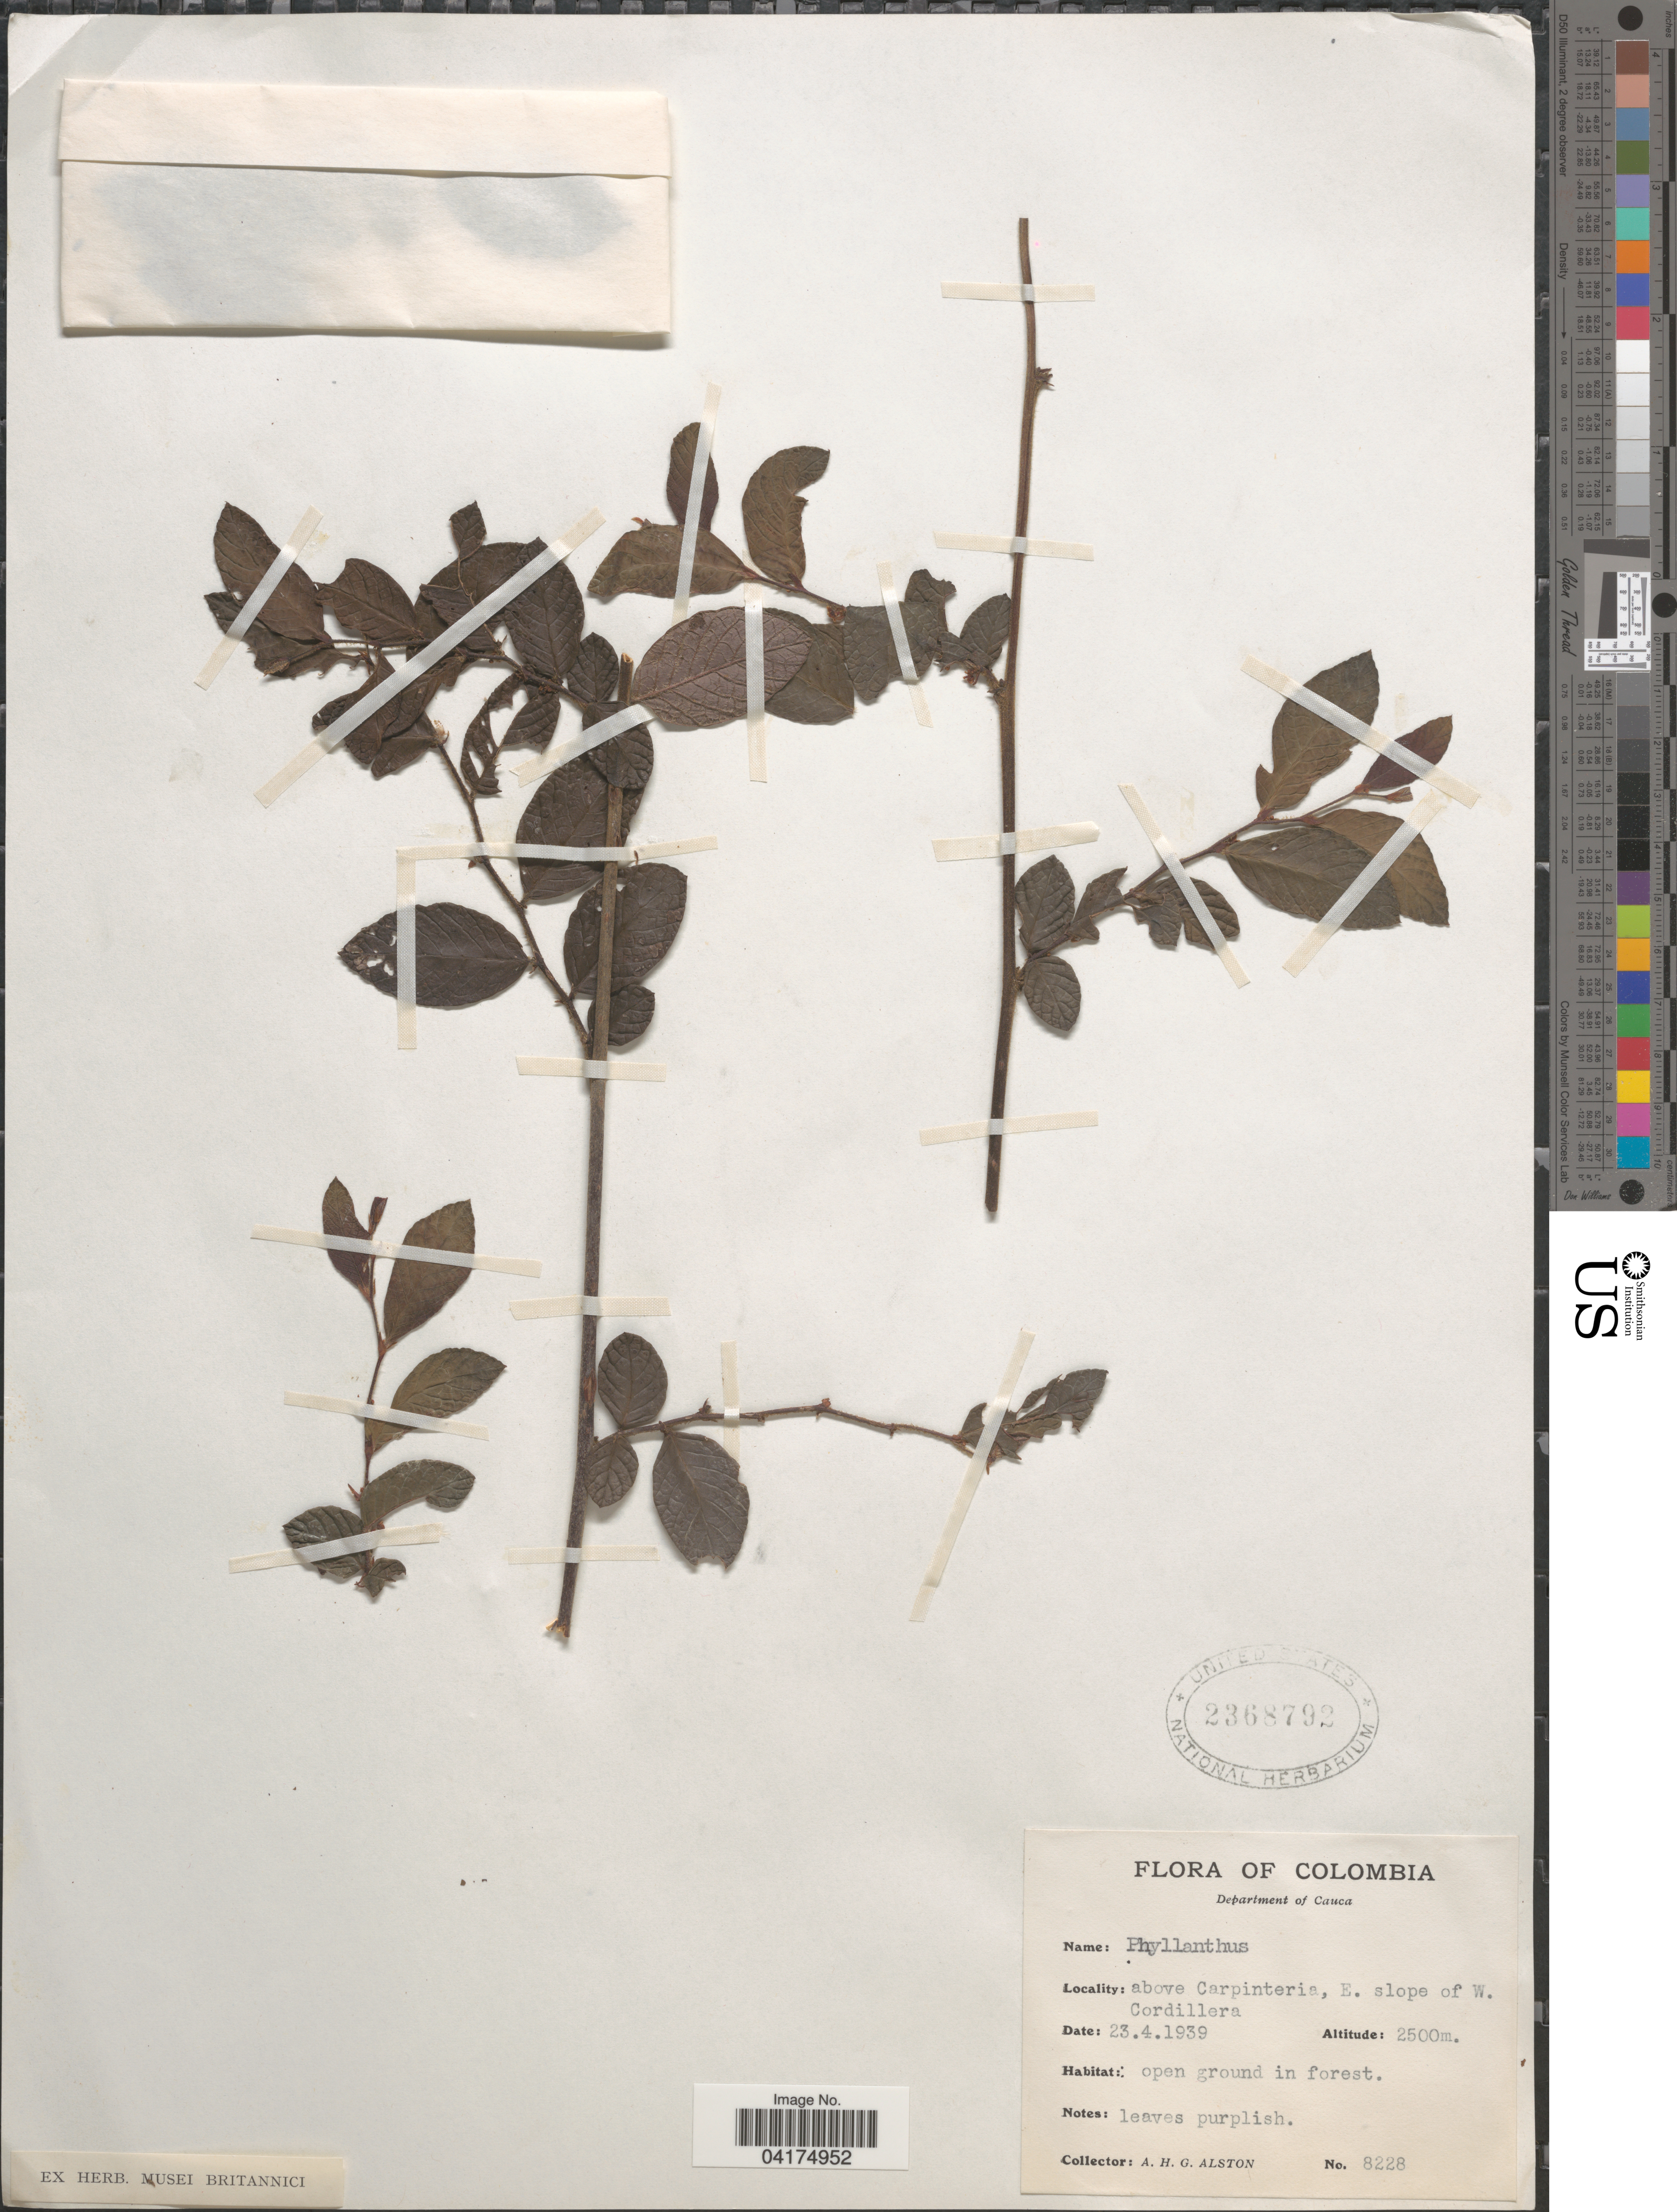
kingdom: Plantae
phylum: Tracheophyta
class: Magnoliopsida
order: Malpighiales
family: Phyllanthaceae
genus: Phyllanthus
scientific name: Phyllanthus sp.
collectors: A. H. Alston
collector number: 8228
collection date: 1939-04-23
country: Colombia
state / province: Cauca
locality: Department of Cauca. Above Carpinteria, E. slope of W. Cordillera.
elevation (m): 2500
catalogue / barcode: US 2368792